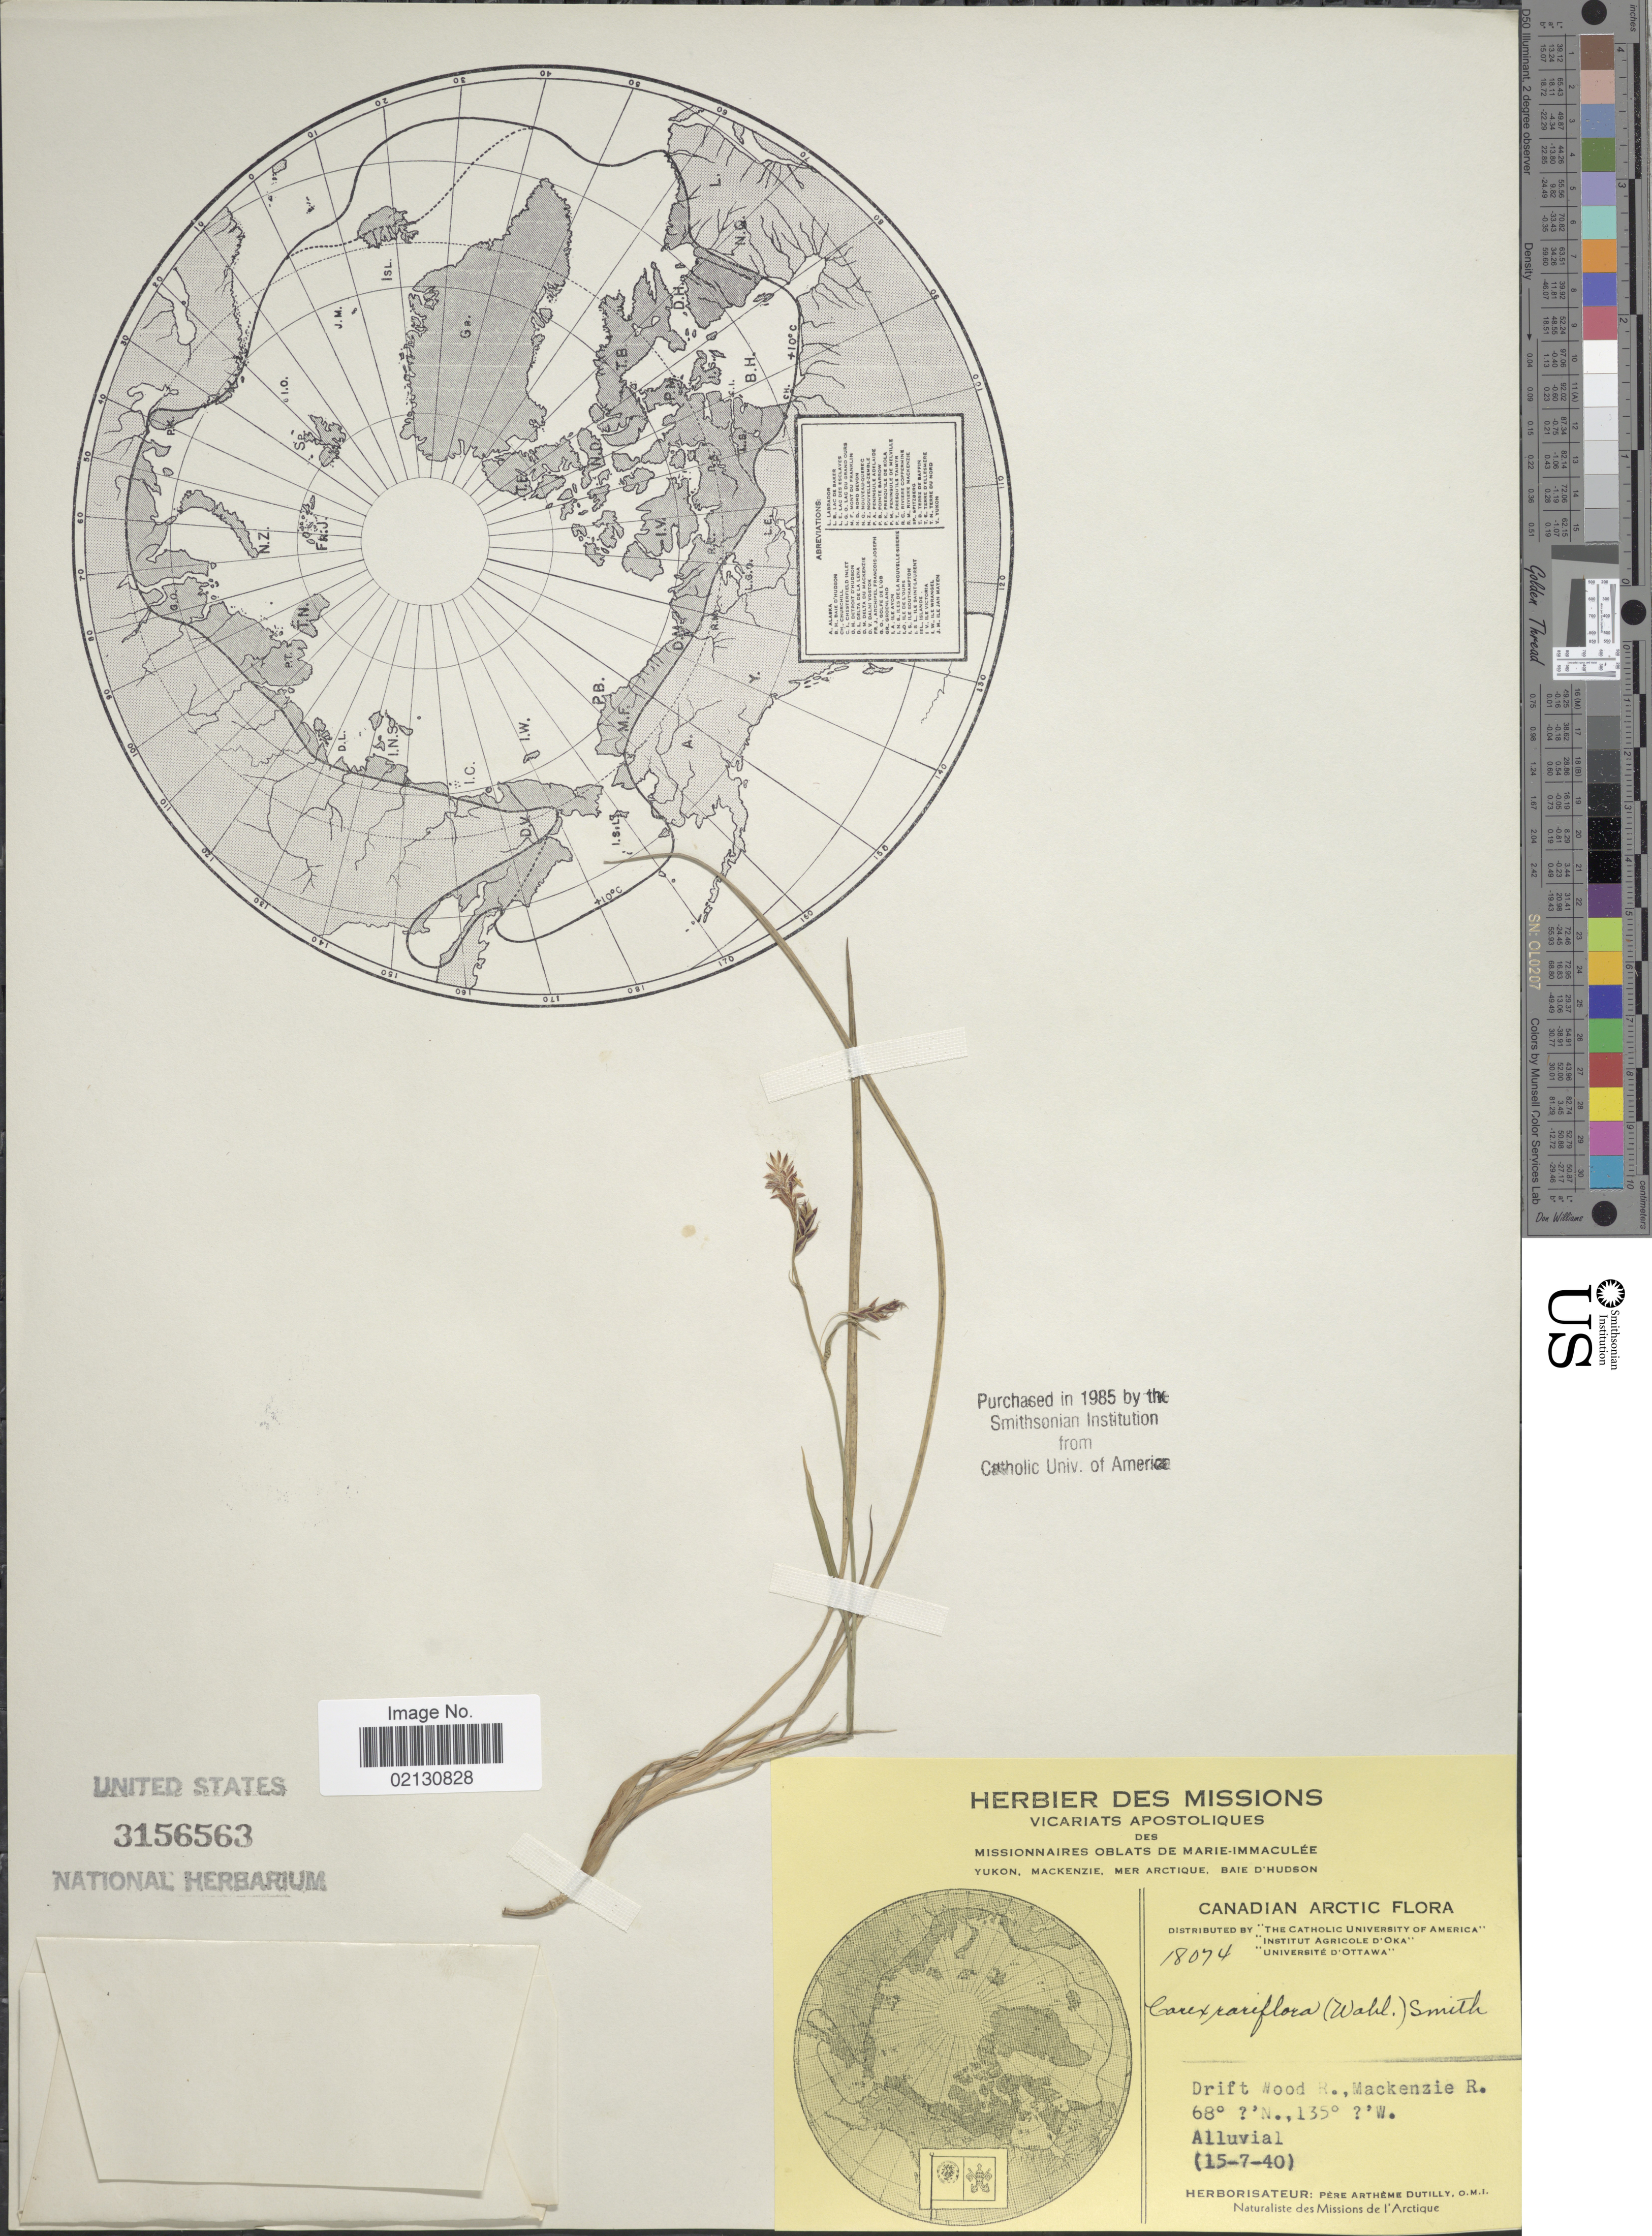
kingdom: Plantae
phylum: Tracheophyta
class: Liliopsida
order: Poales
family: Cyperaceae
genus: Carex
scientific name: Carex rariflora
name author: (Wahlenb.) Sm.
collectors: A. Dutilly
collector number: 18074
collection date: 1940-07-15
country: Canada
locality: Canadian Arctic. Drift Wood R., Mackenzie R.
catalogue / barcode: US 3156563